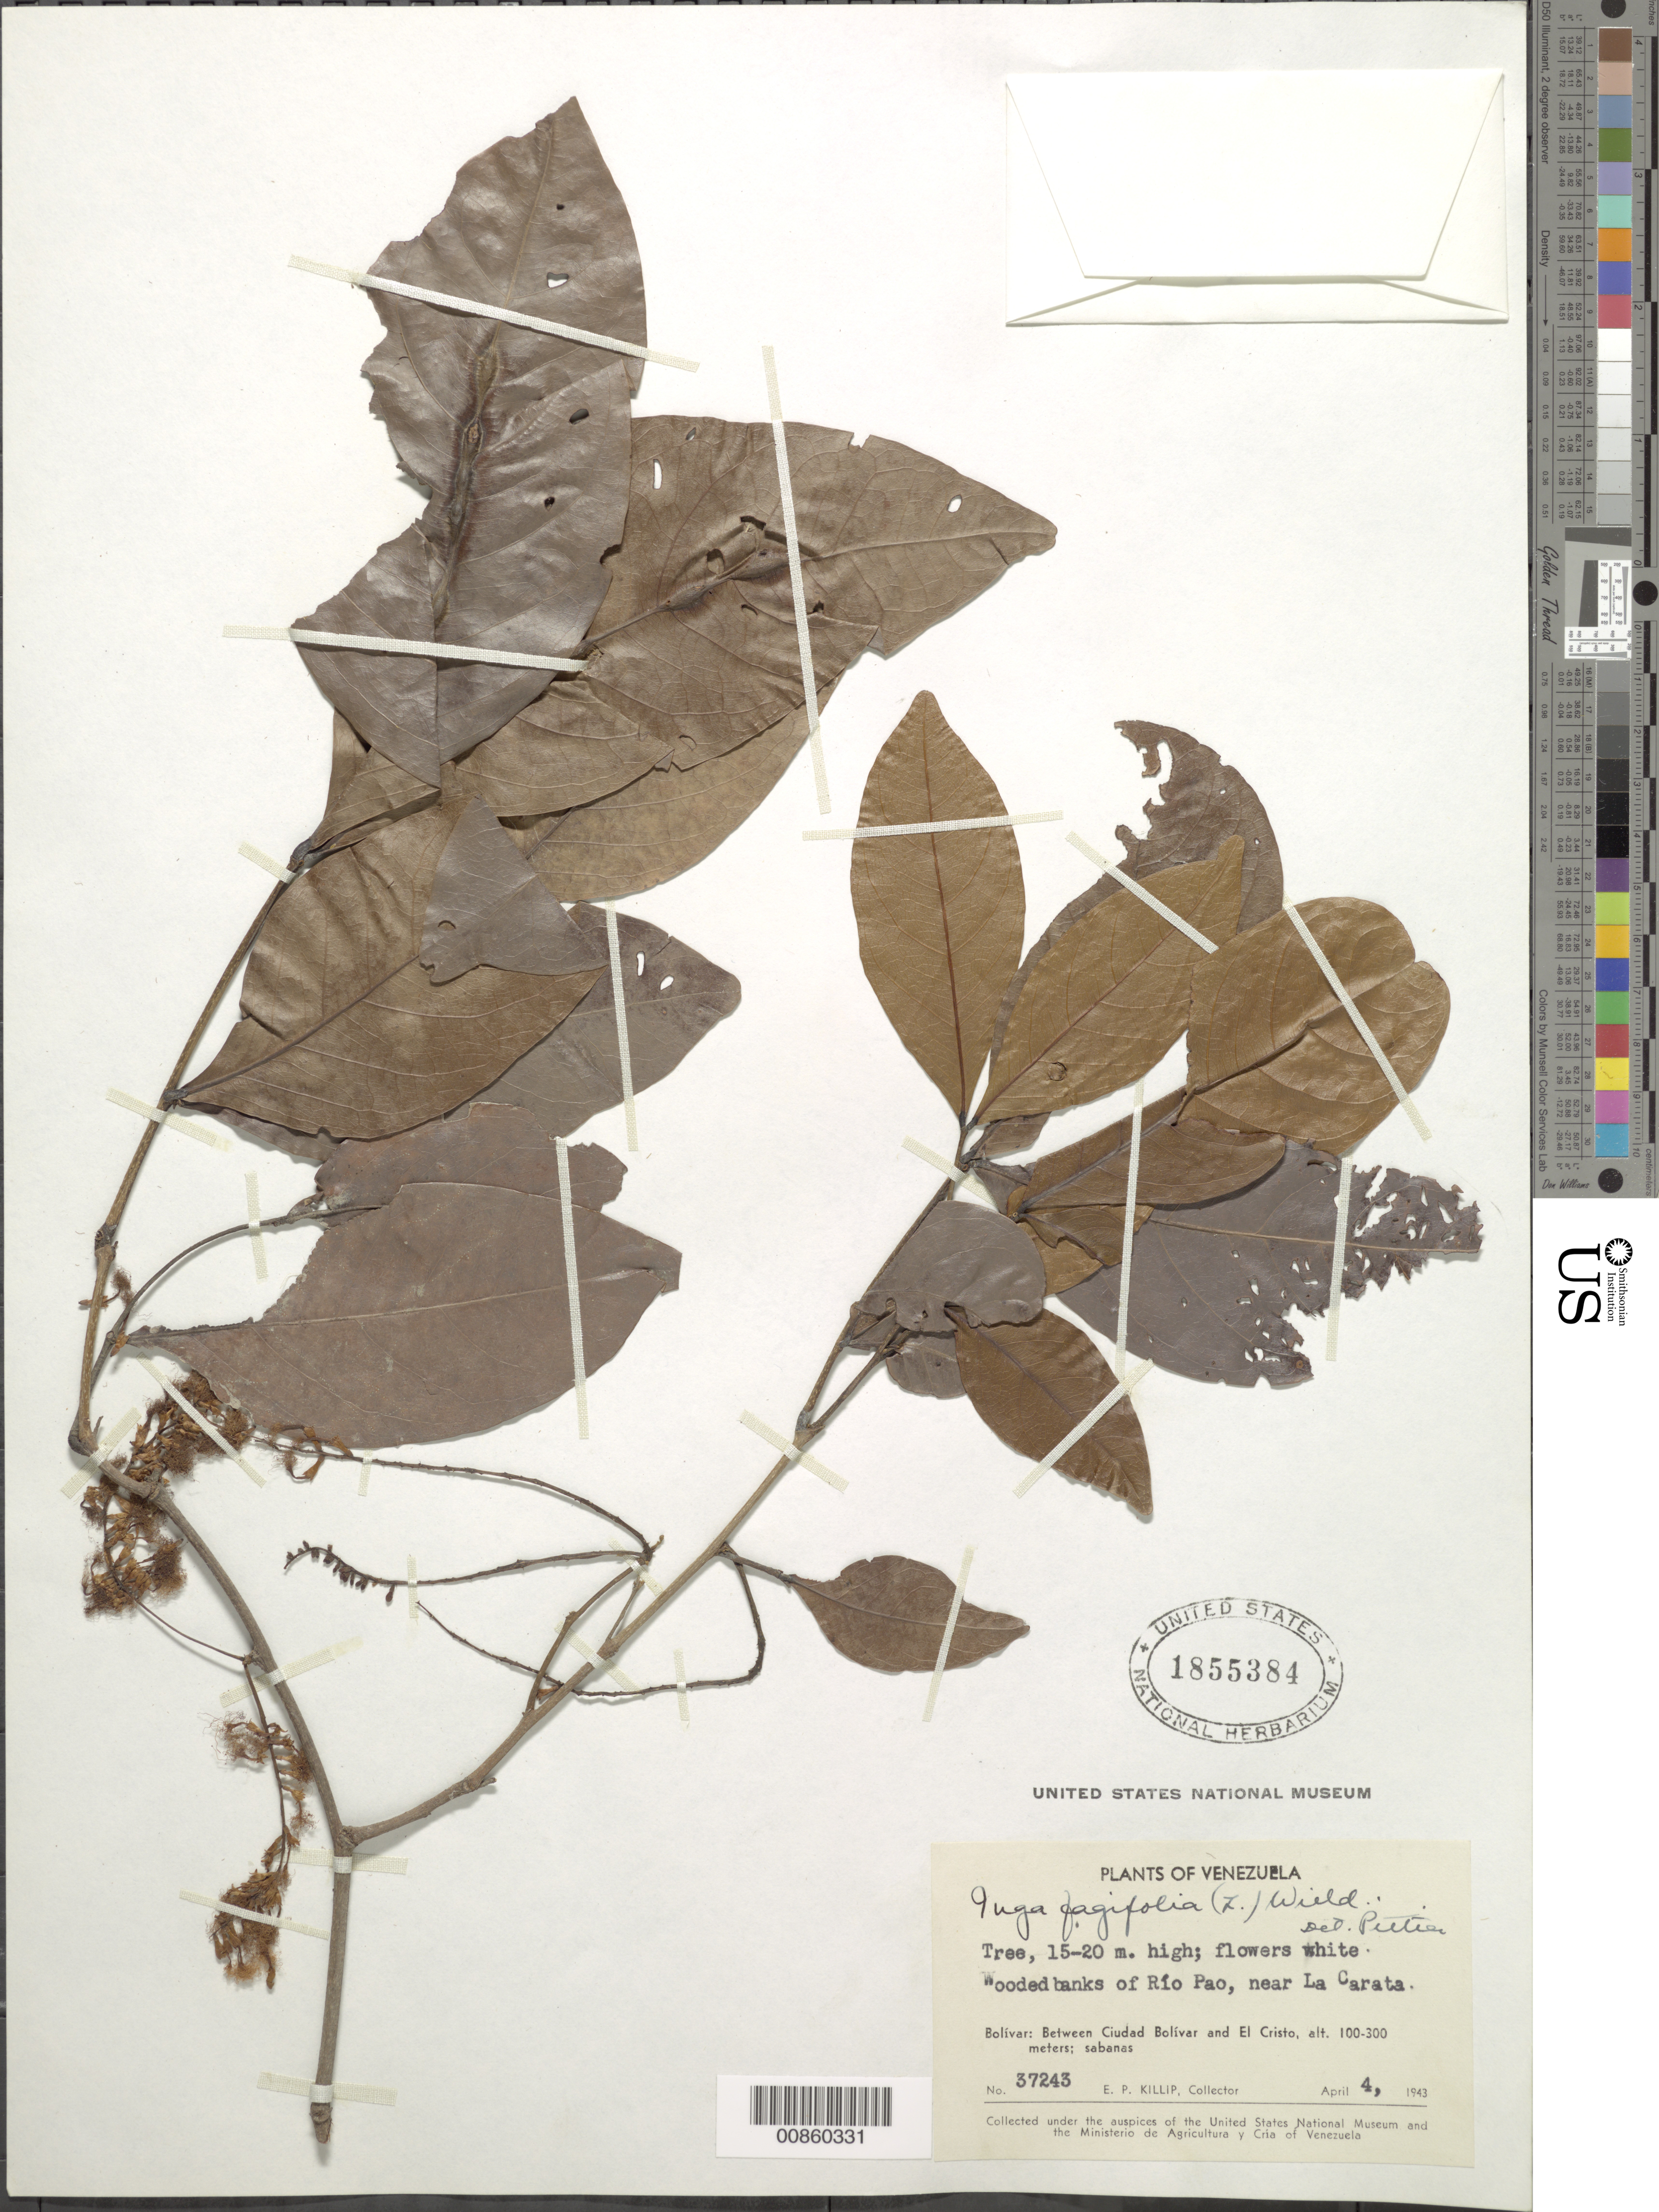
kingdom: Plantae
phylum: Tracheophyta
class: Magnoliopsida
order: Fabales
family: Fabaceae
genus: Inga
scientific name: Inga laurina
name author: (Sw.) Willd.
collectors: E. P. Killip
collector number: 37243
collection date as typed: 4-Apr-43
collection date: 1943-04-04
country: Venezuela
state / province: Bolívar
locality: Río Pao, near La Carata, between Ciudad Bolívar and El Cristo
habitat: Sabanas; wooded banks of river.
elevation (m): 100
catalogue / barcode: US 1855384